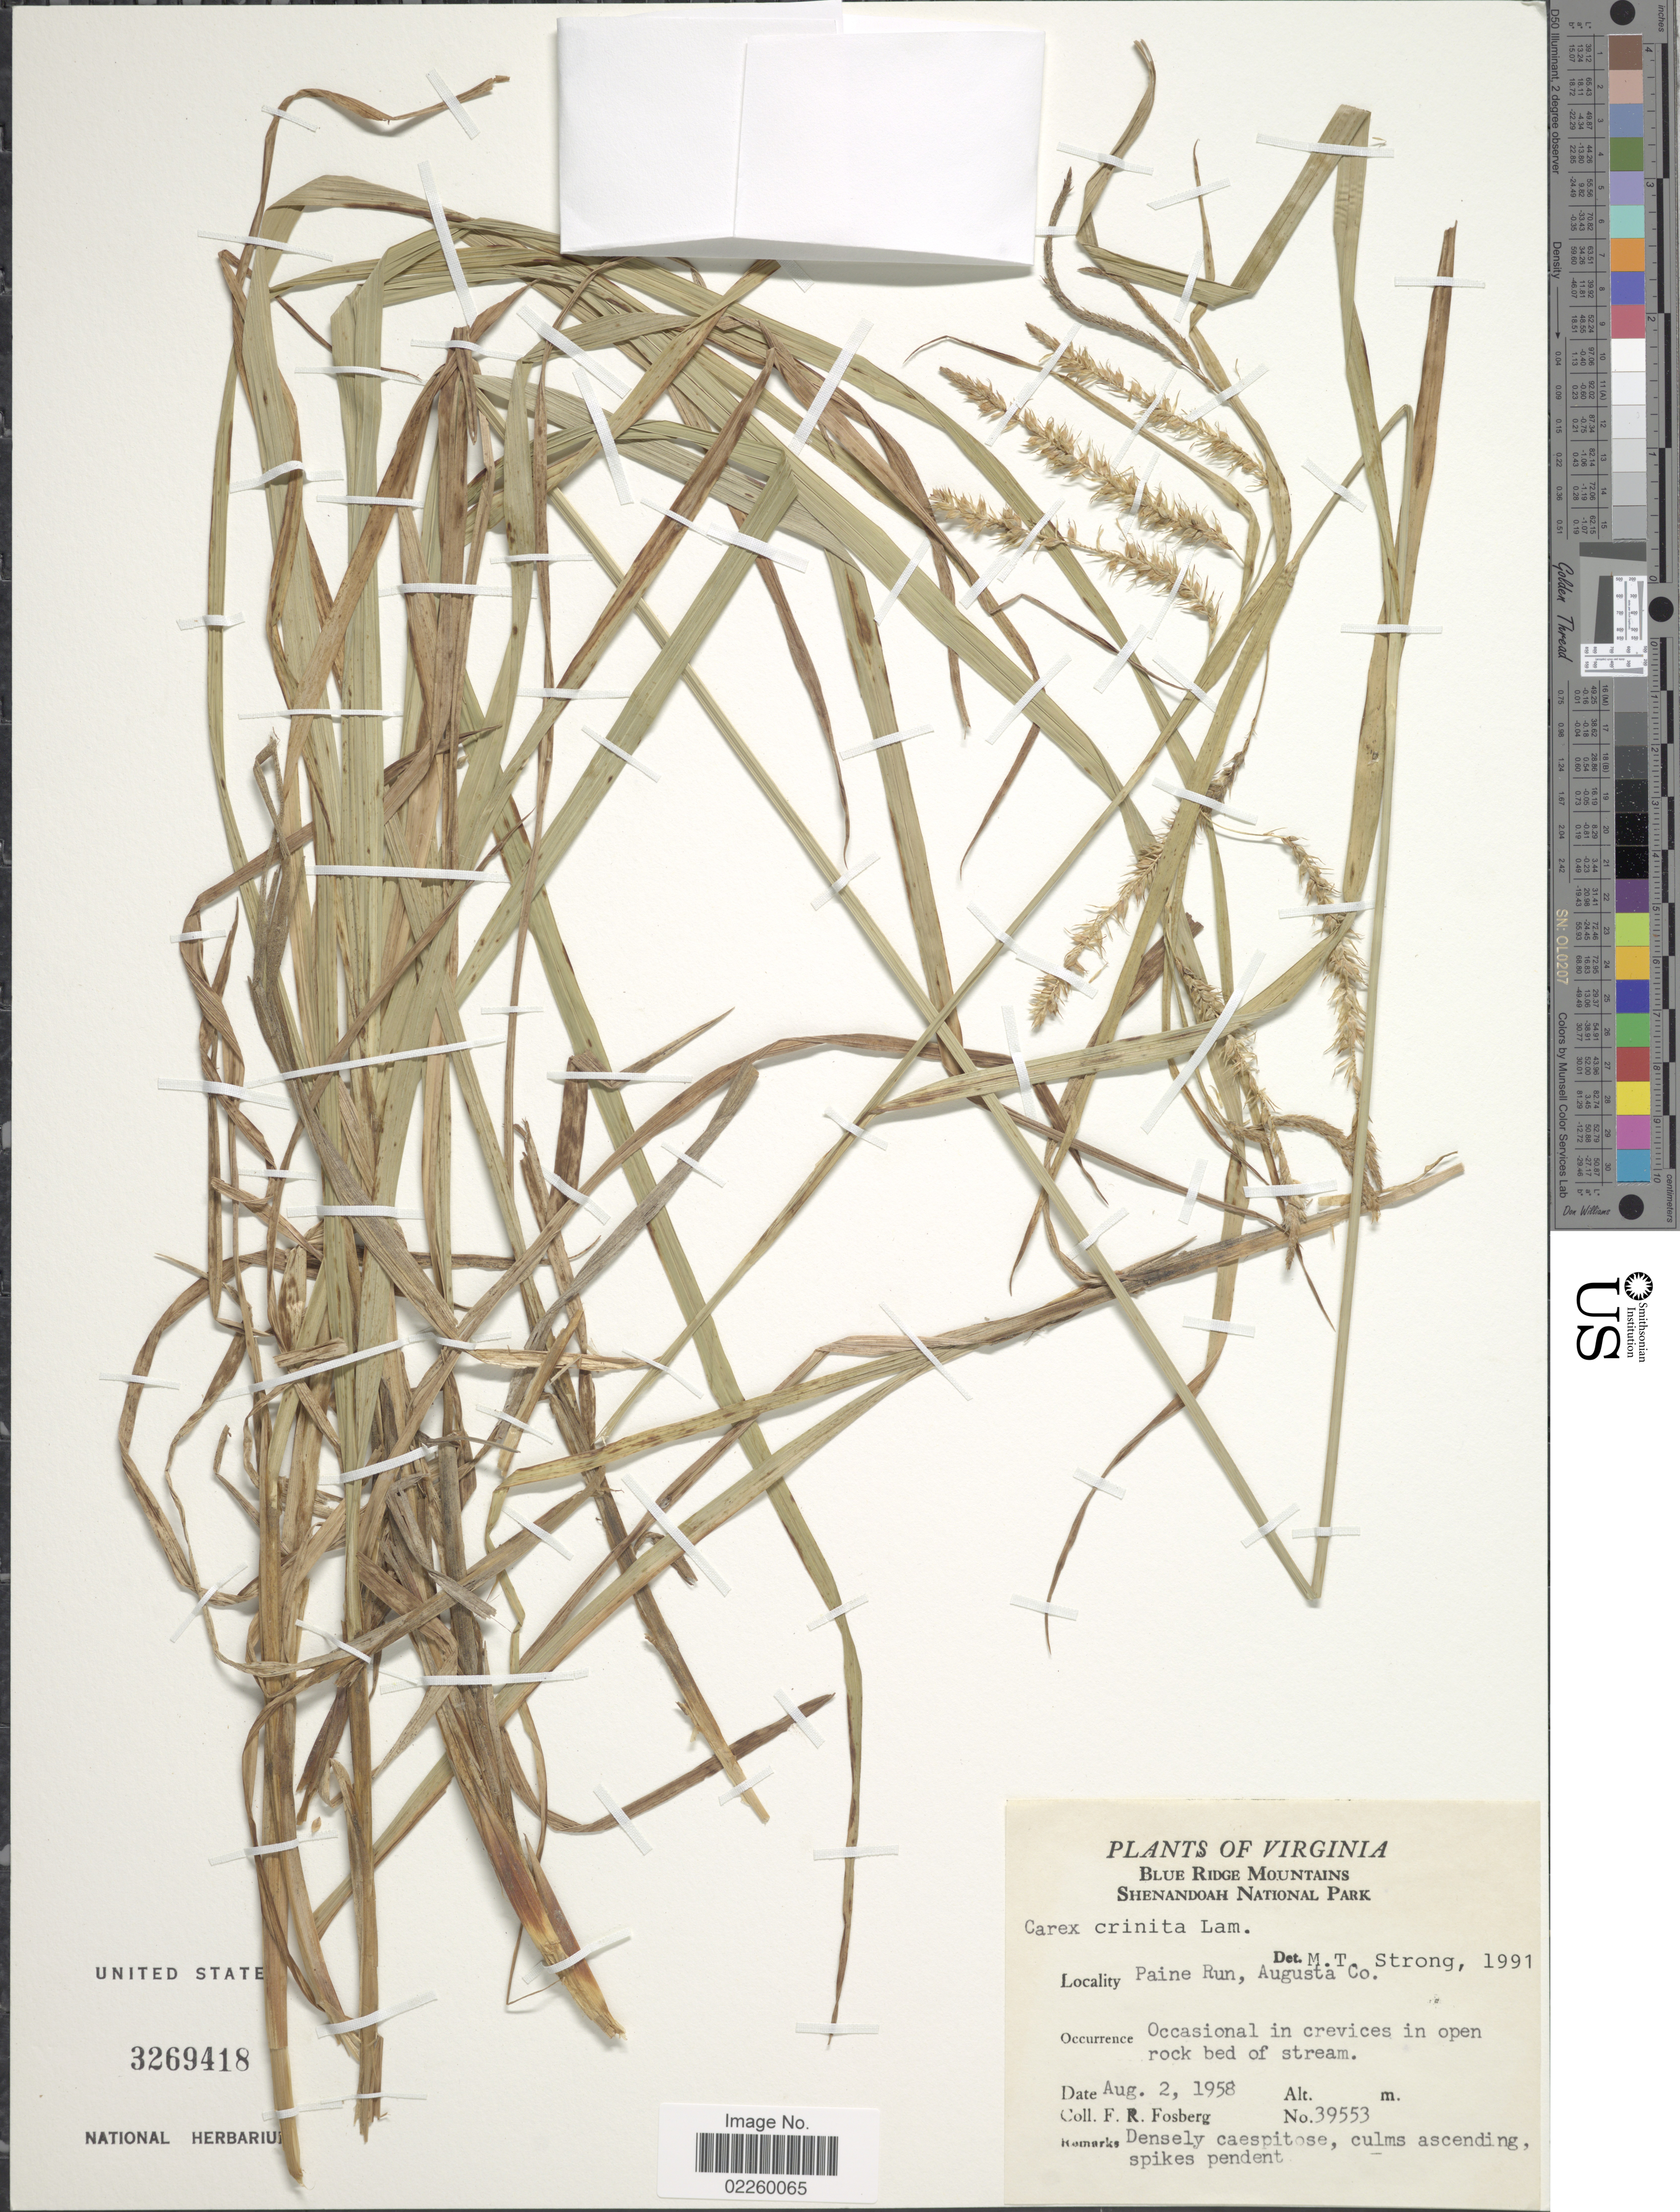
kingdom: Plantae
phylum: Tracheophyta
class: Liliopsida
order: Poales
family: Cyperaceae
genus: Carex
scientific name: Carex crinita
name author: Lam.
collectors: F. R. Fosberg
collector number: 39553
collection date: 1958-08-02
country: United States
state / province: Virginia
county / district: Augusta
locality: Blue Ridge Mountains. Shenandoah National Park. Paine Run, Augusta Co.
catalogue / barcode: US 3269418